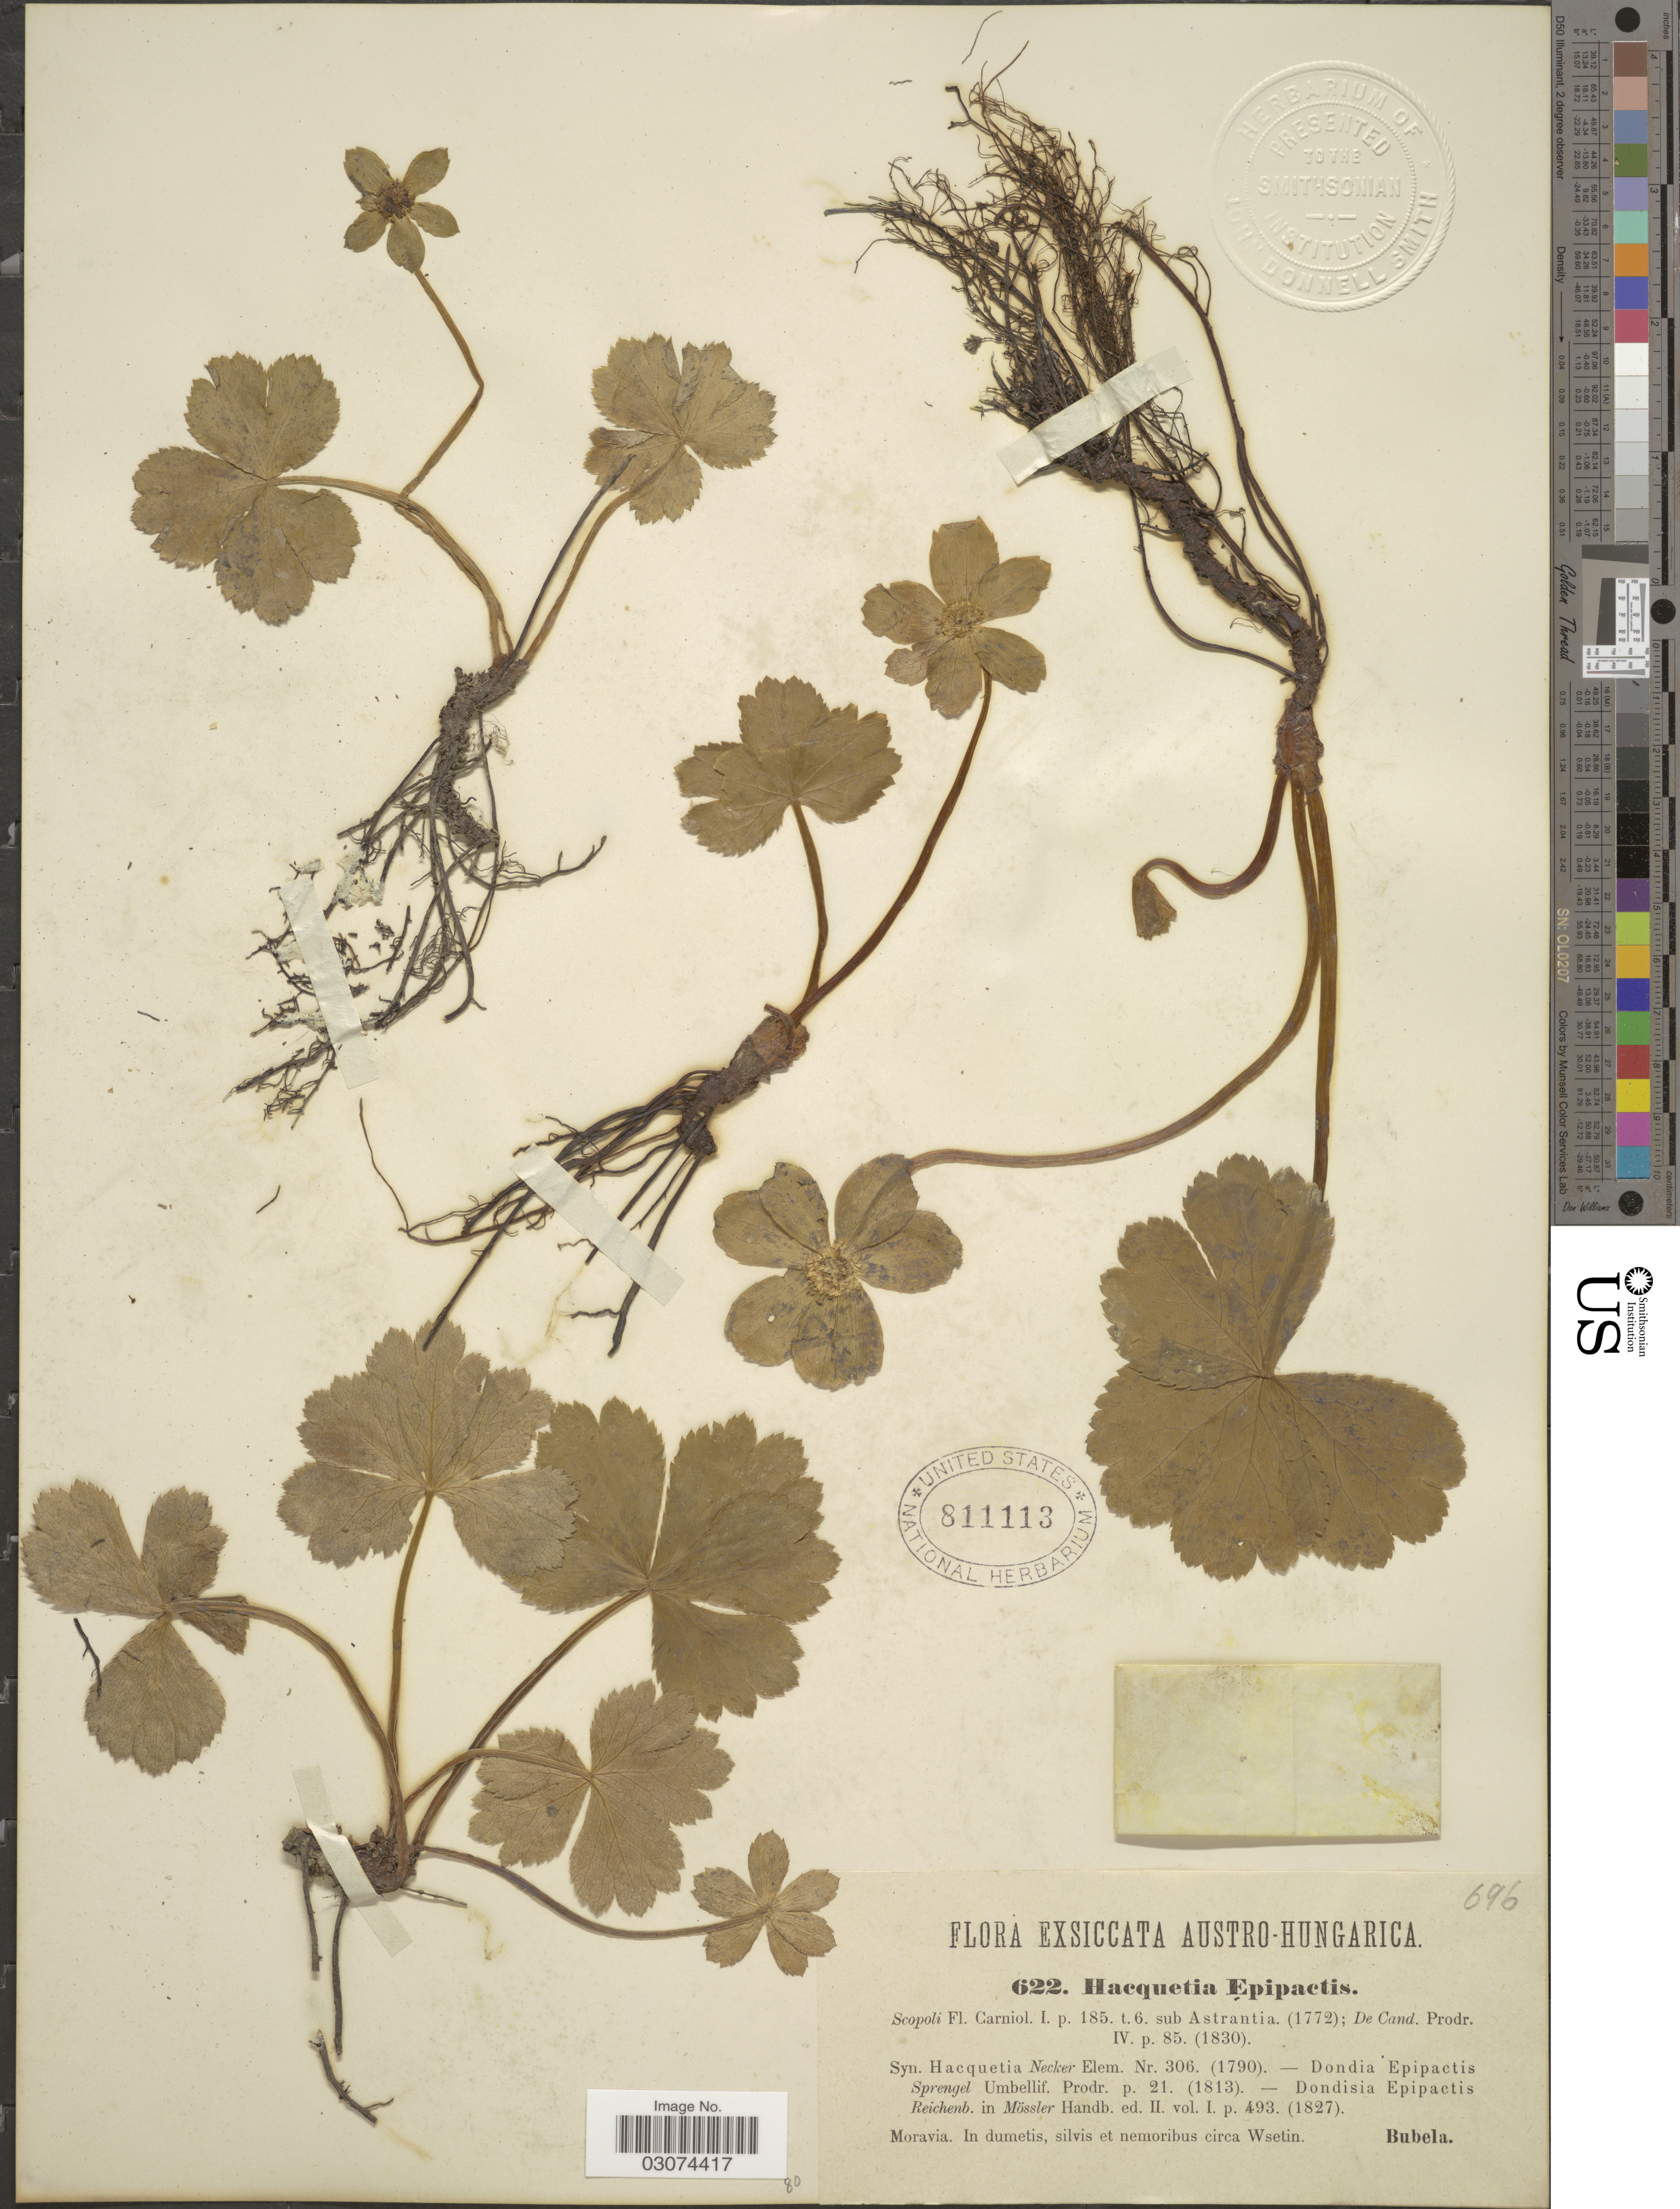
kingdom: Plantae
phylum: Tracheophyta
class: Magnoliopsida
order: Apiales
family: Apiaceae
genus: Hacquetia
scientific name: Hacquetia epipactis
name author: (Scop.) DC.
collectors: Bubela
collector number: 622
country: Czechia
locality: Austro-Hungarica. Moravia. In dumetis, silvis et nemoribus circa Wsetin.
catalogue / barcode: US 811113